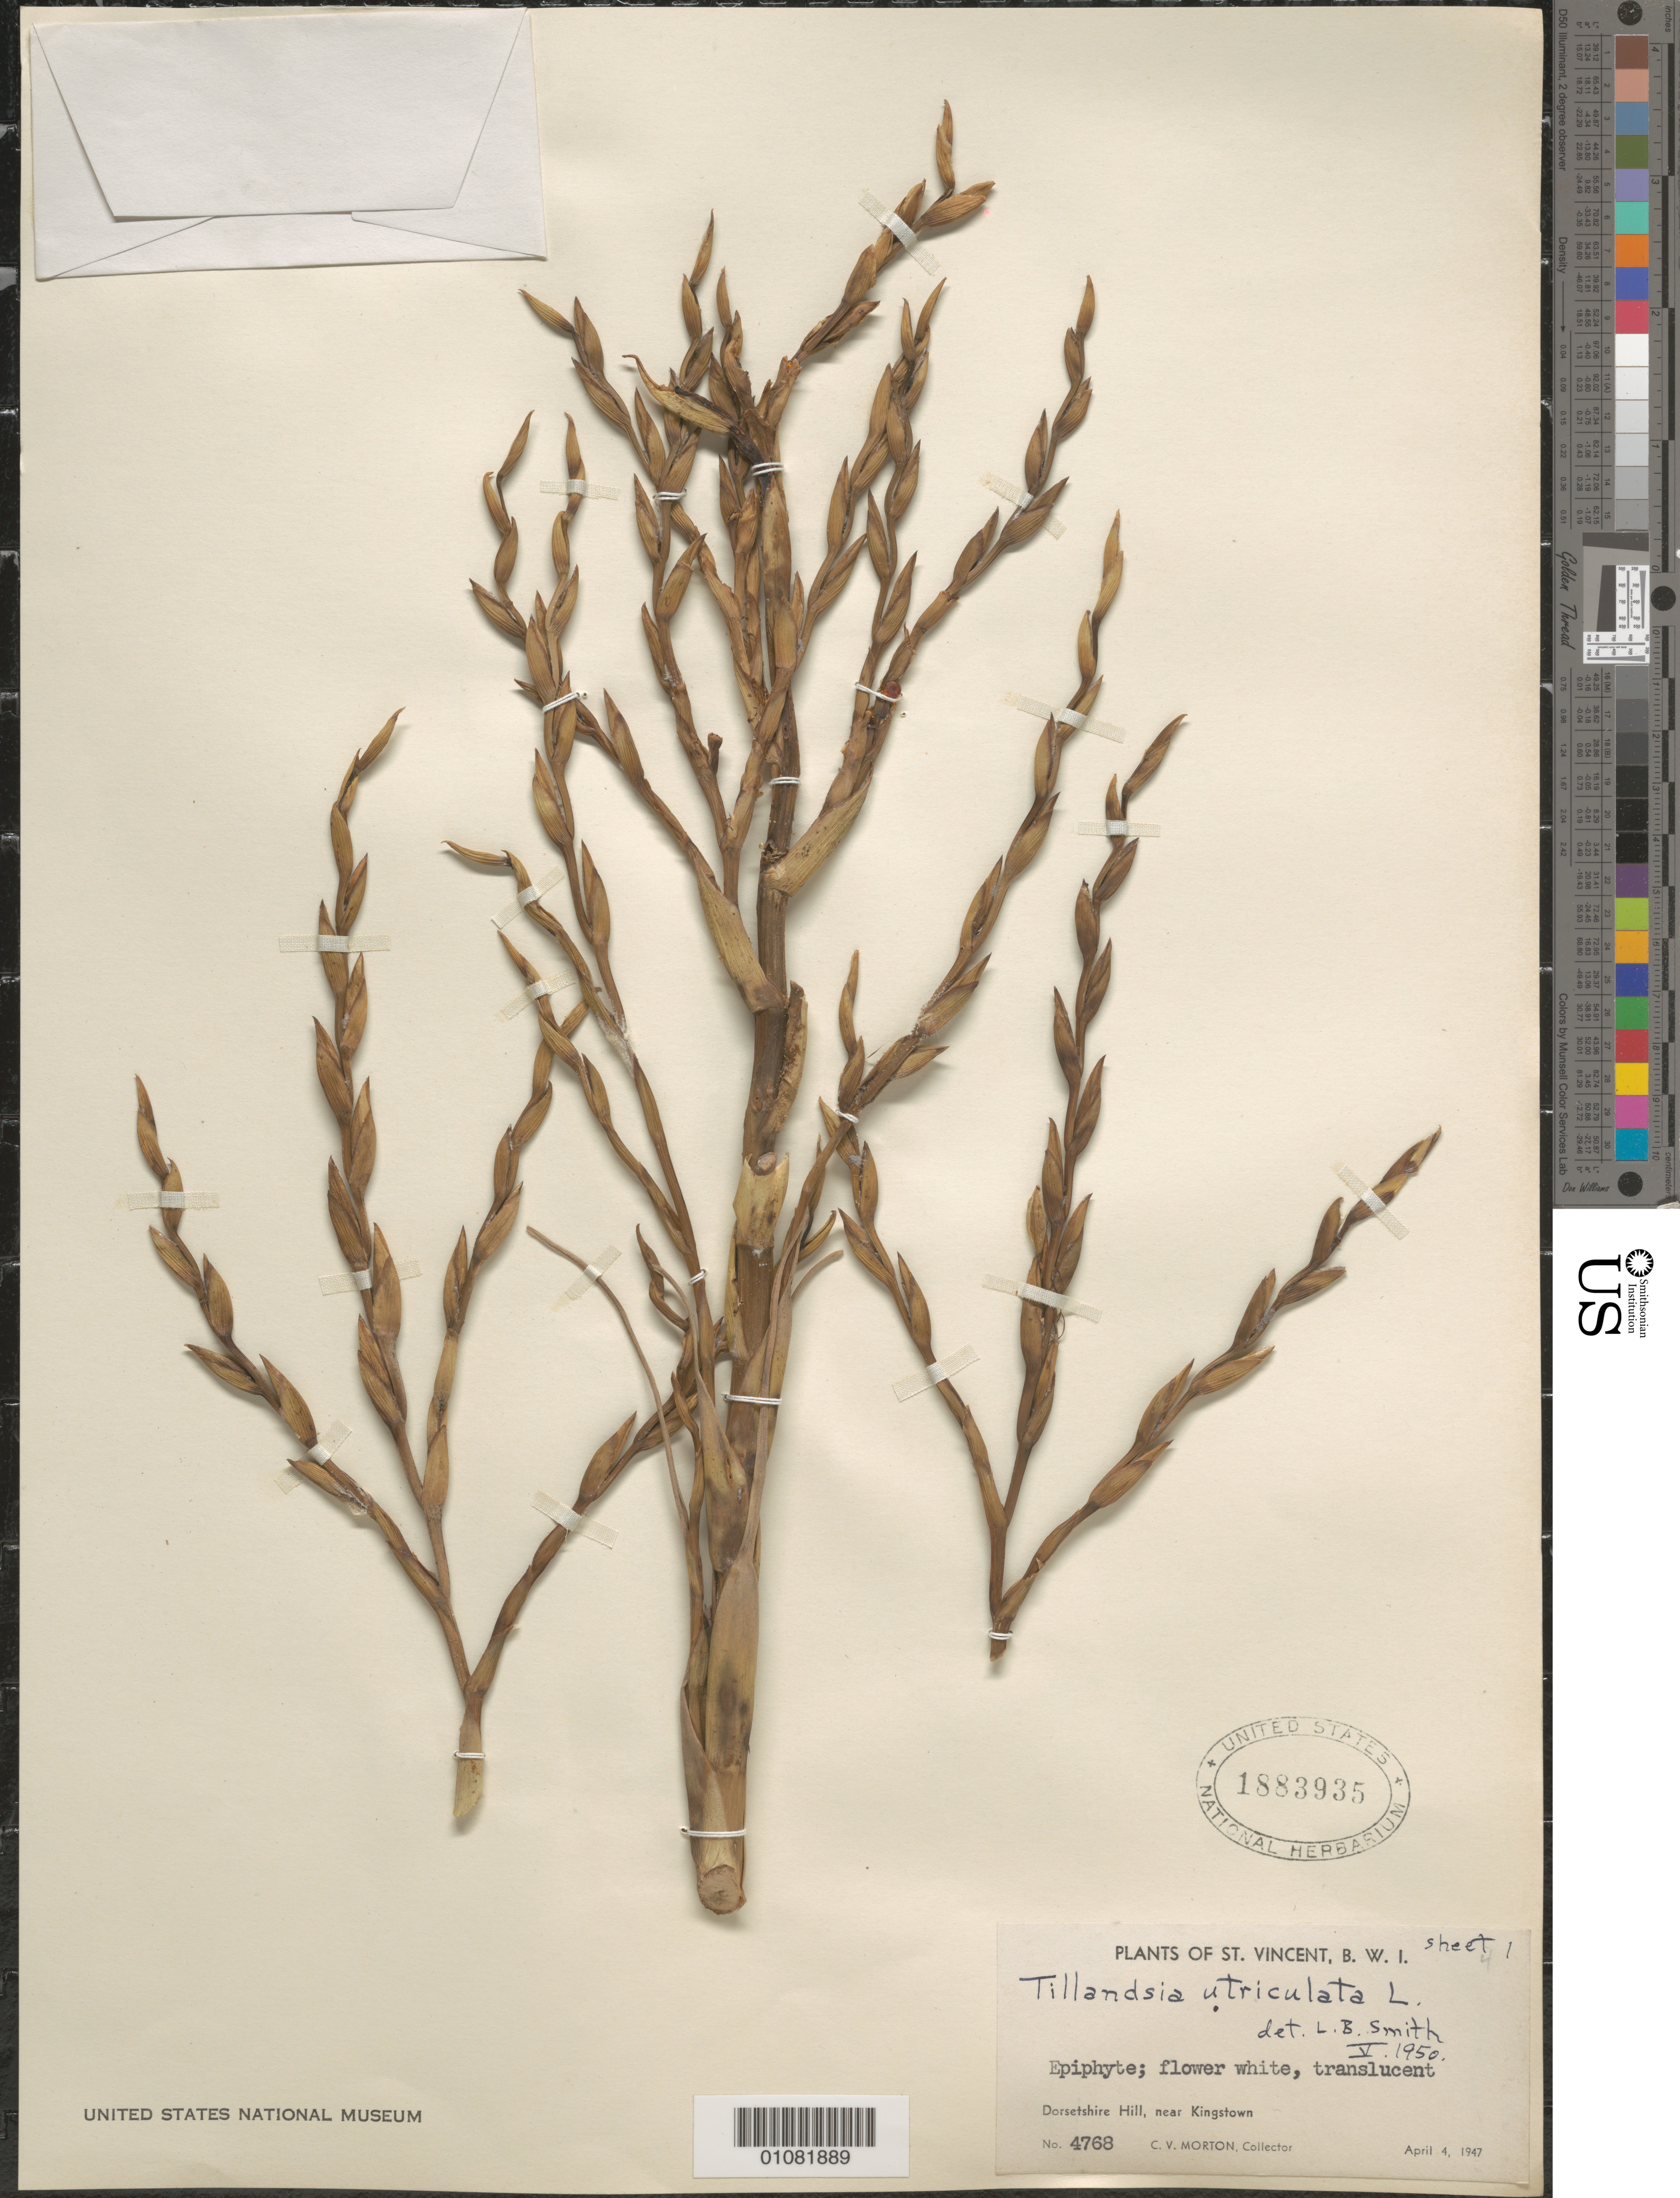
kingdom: Plantae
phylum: Tracheophyta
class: Liliopsida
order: Poales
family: Bromeliaceae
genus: Tillandsia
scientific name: Tillandsia utriculata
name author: L.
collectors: C. V. Morton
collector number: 4768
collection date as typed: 04 Apr 1947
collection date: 1947-04-04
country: St. Vincent - Grenadines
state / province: Saint George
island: St. Vincent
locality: Dorsetshire Hill, near Kingstown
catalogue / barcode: US 1883935